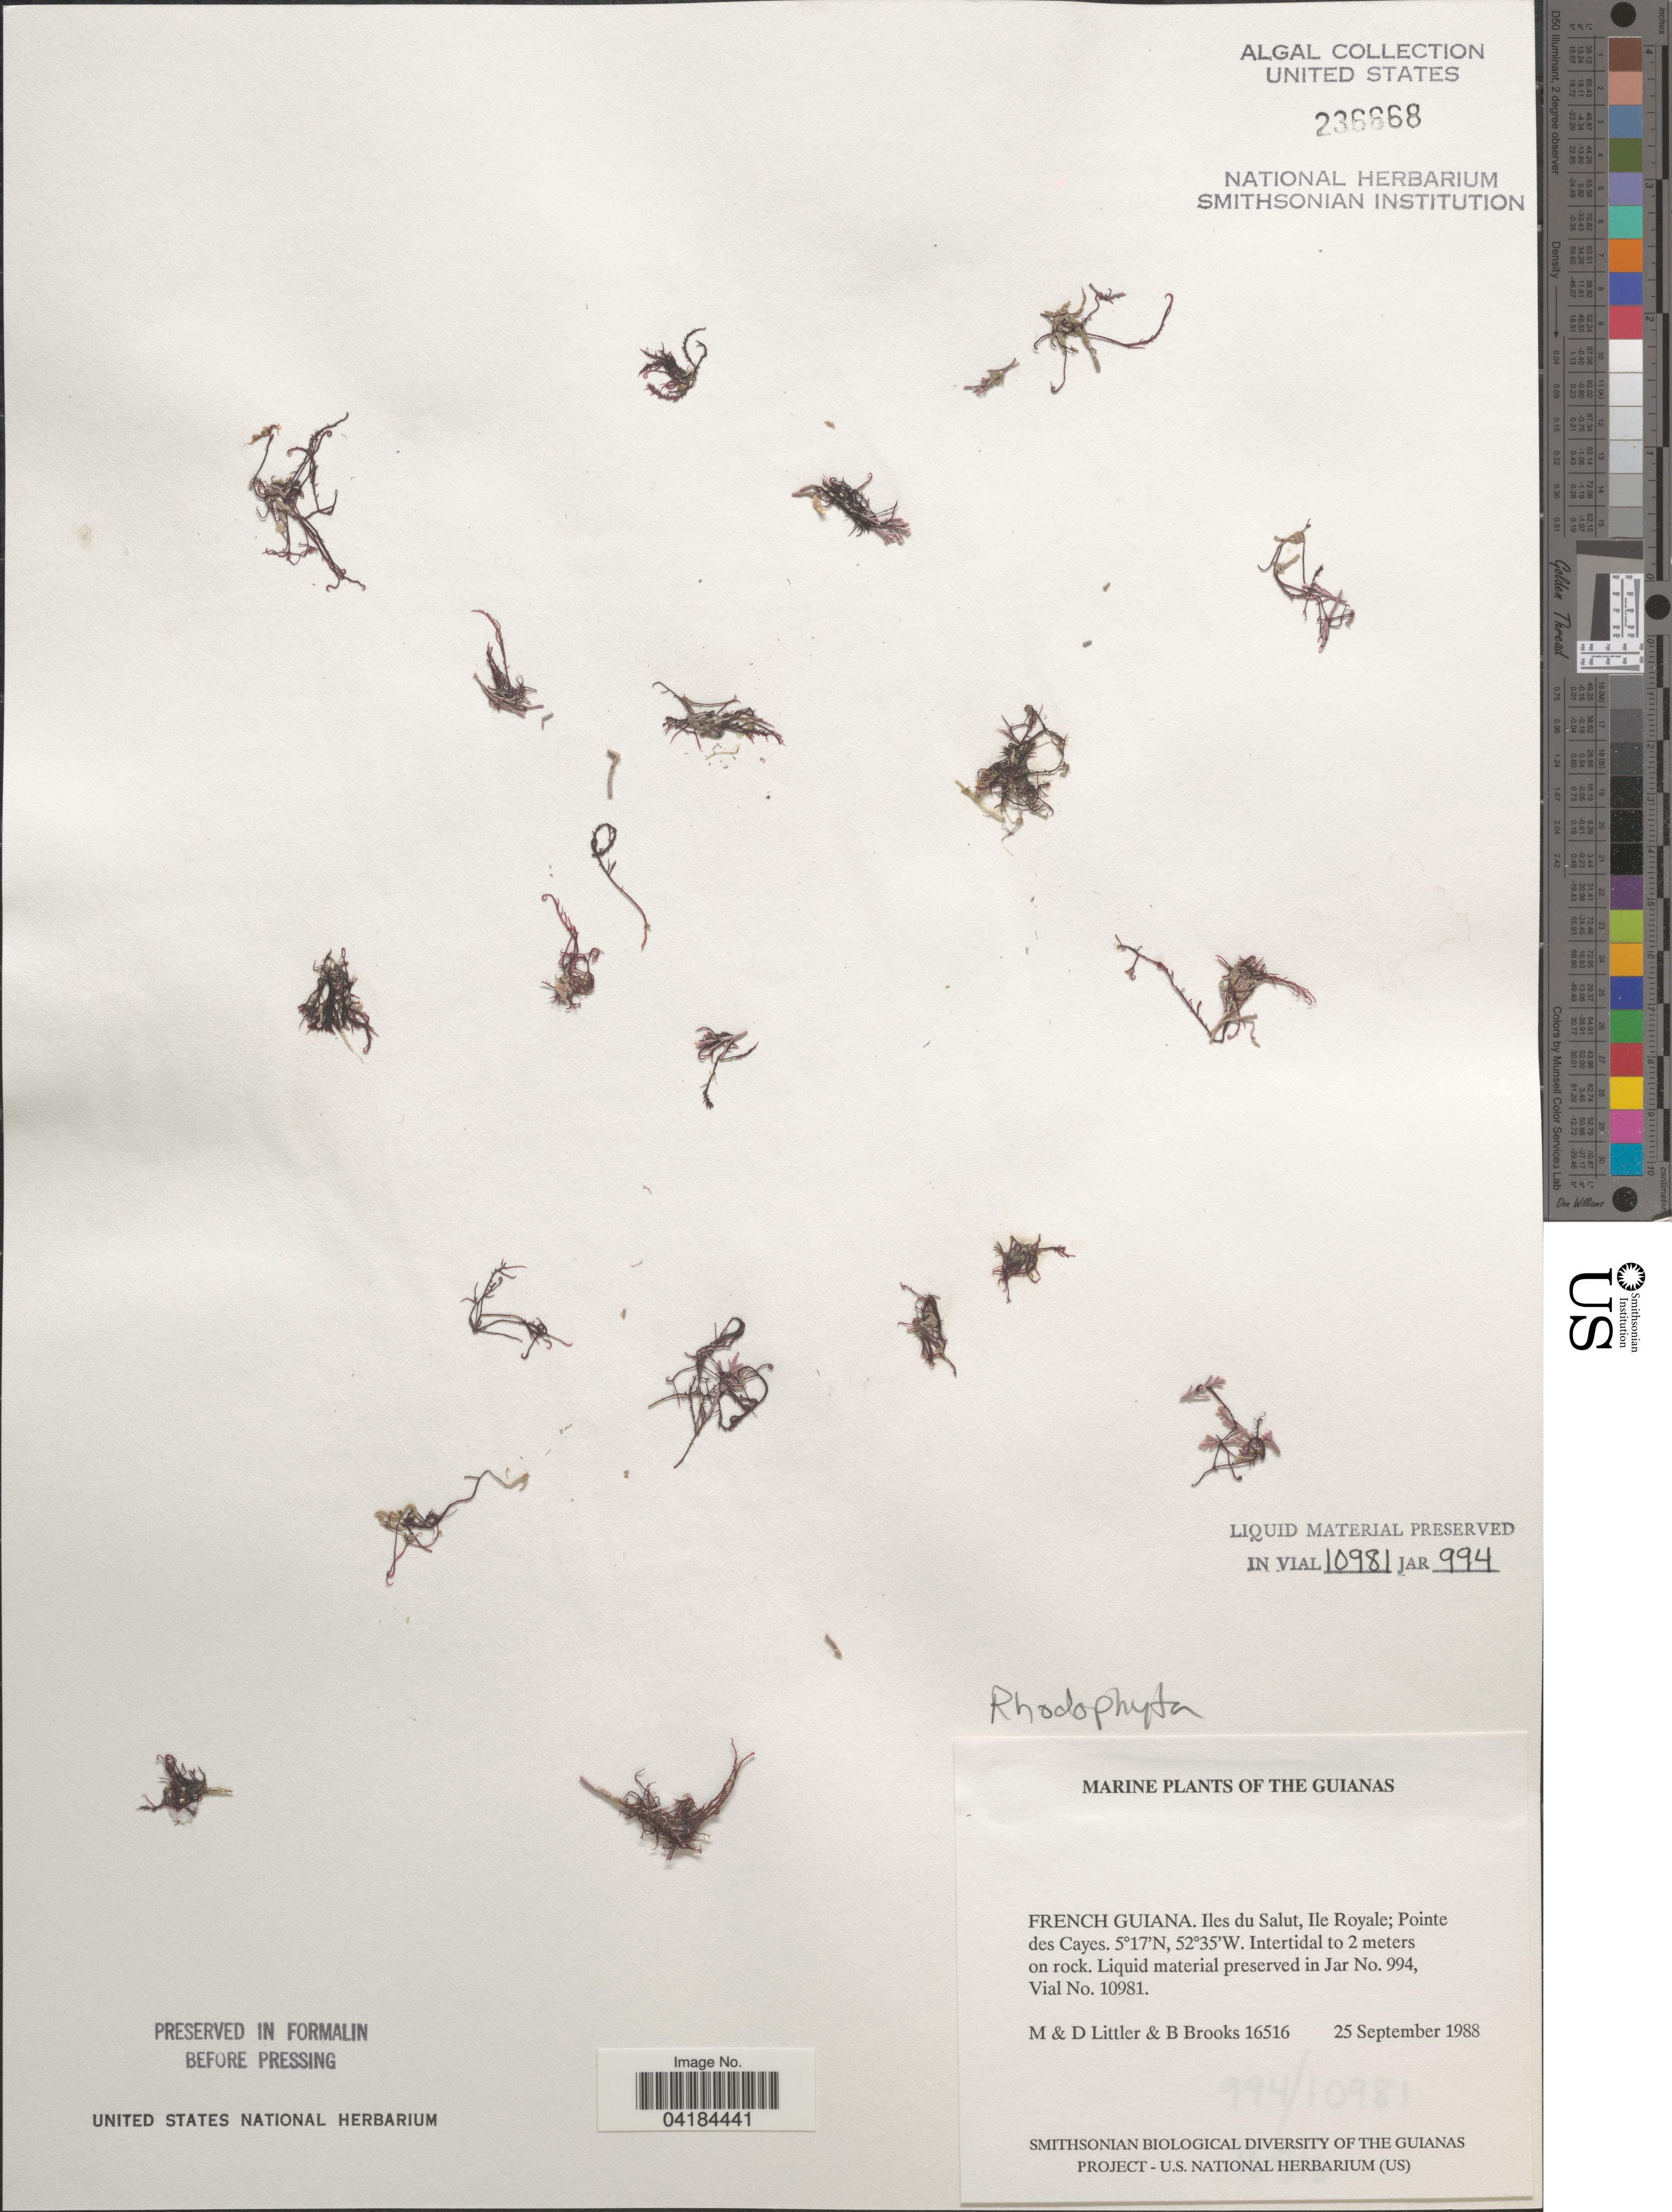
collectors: M. Littler, D. S. Littler & B. Brooks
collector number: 16516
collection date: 1988-09-25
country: French Guiana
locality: The Guianas. Iles du Salut, Ile Royale; Pointe des Cayes.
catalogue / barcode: US 236668